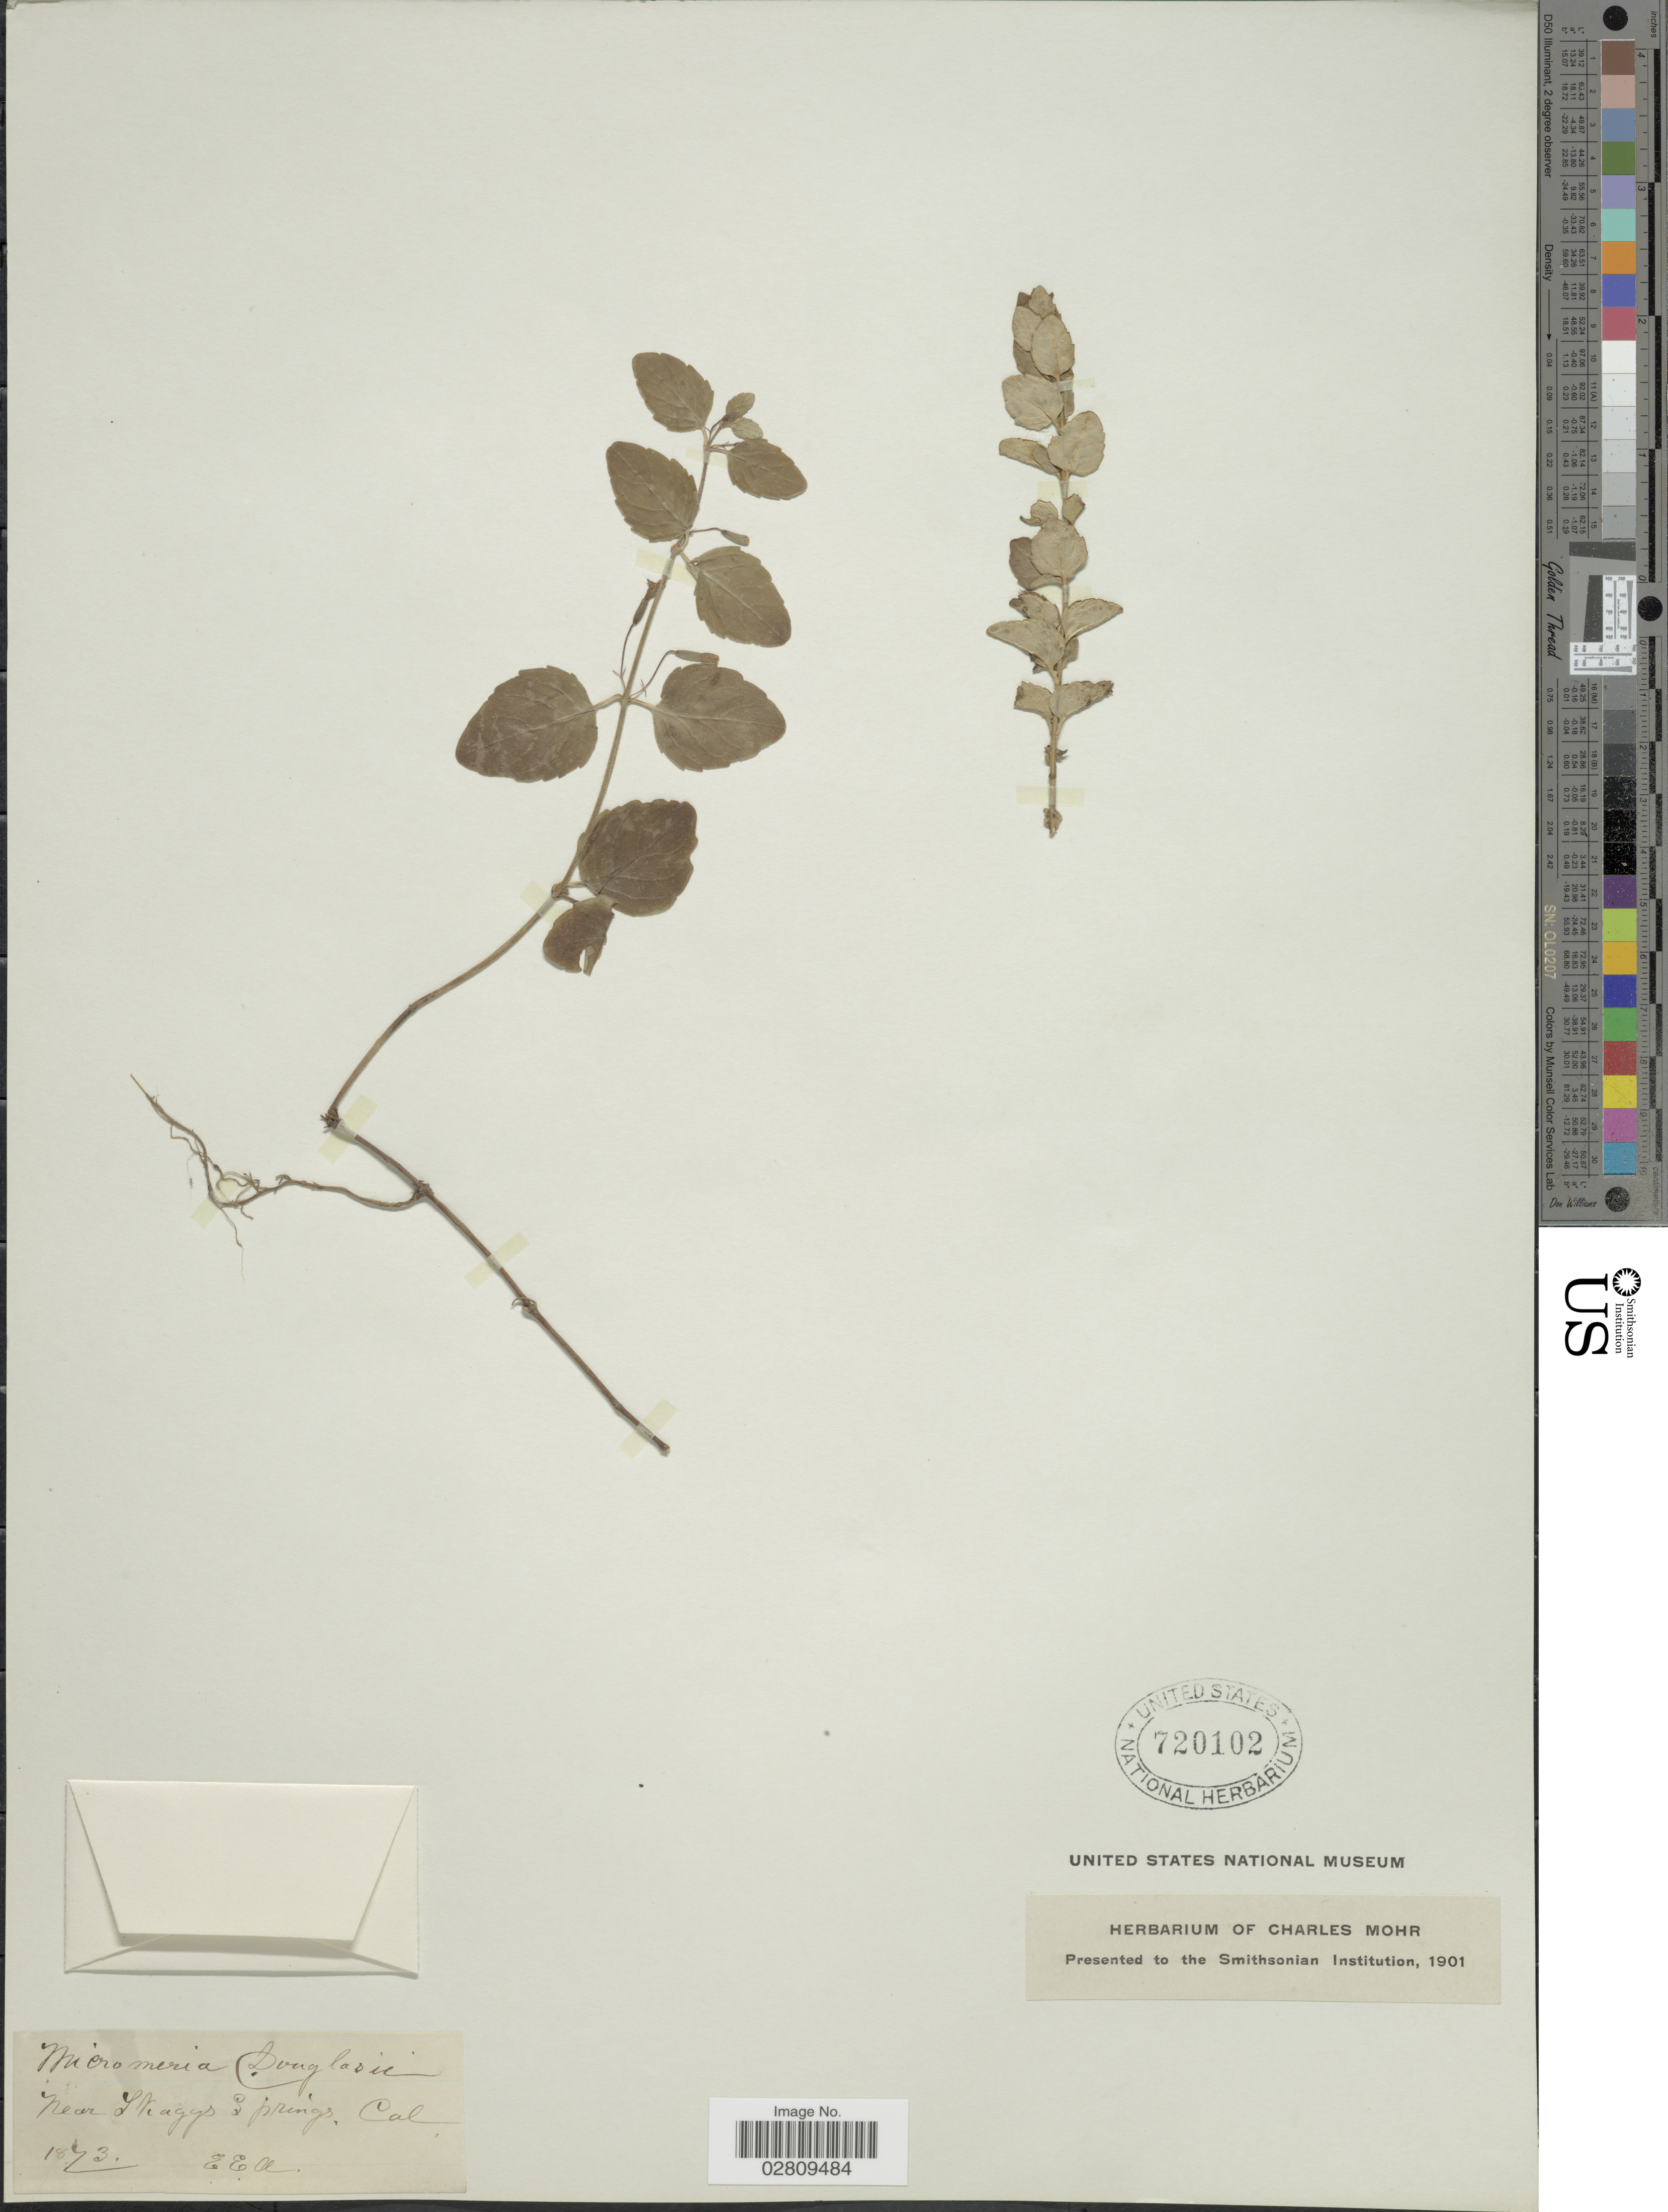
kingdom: Plantae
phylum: Tracheophyta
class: Magnoliopsida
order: Lamiales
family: Lamiaceae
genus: Micromeria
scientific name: Micromeria douglasii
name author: Benth.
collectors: E. E. A.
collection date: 1873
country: United States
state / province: California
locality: Near Skaggs Springs.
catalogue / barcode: US 720102